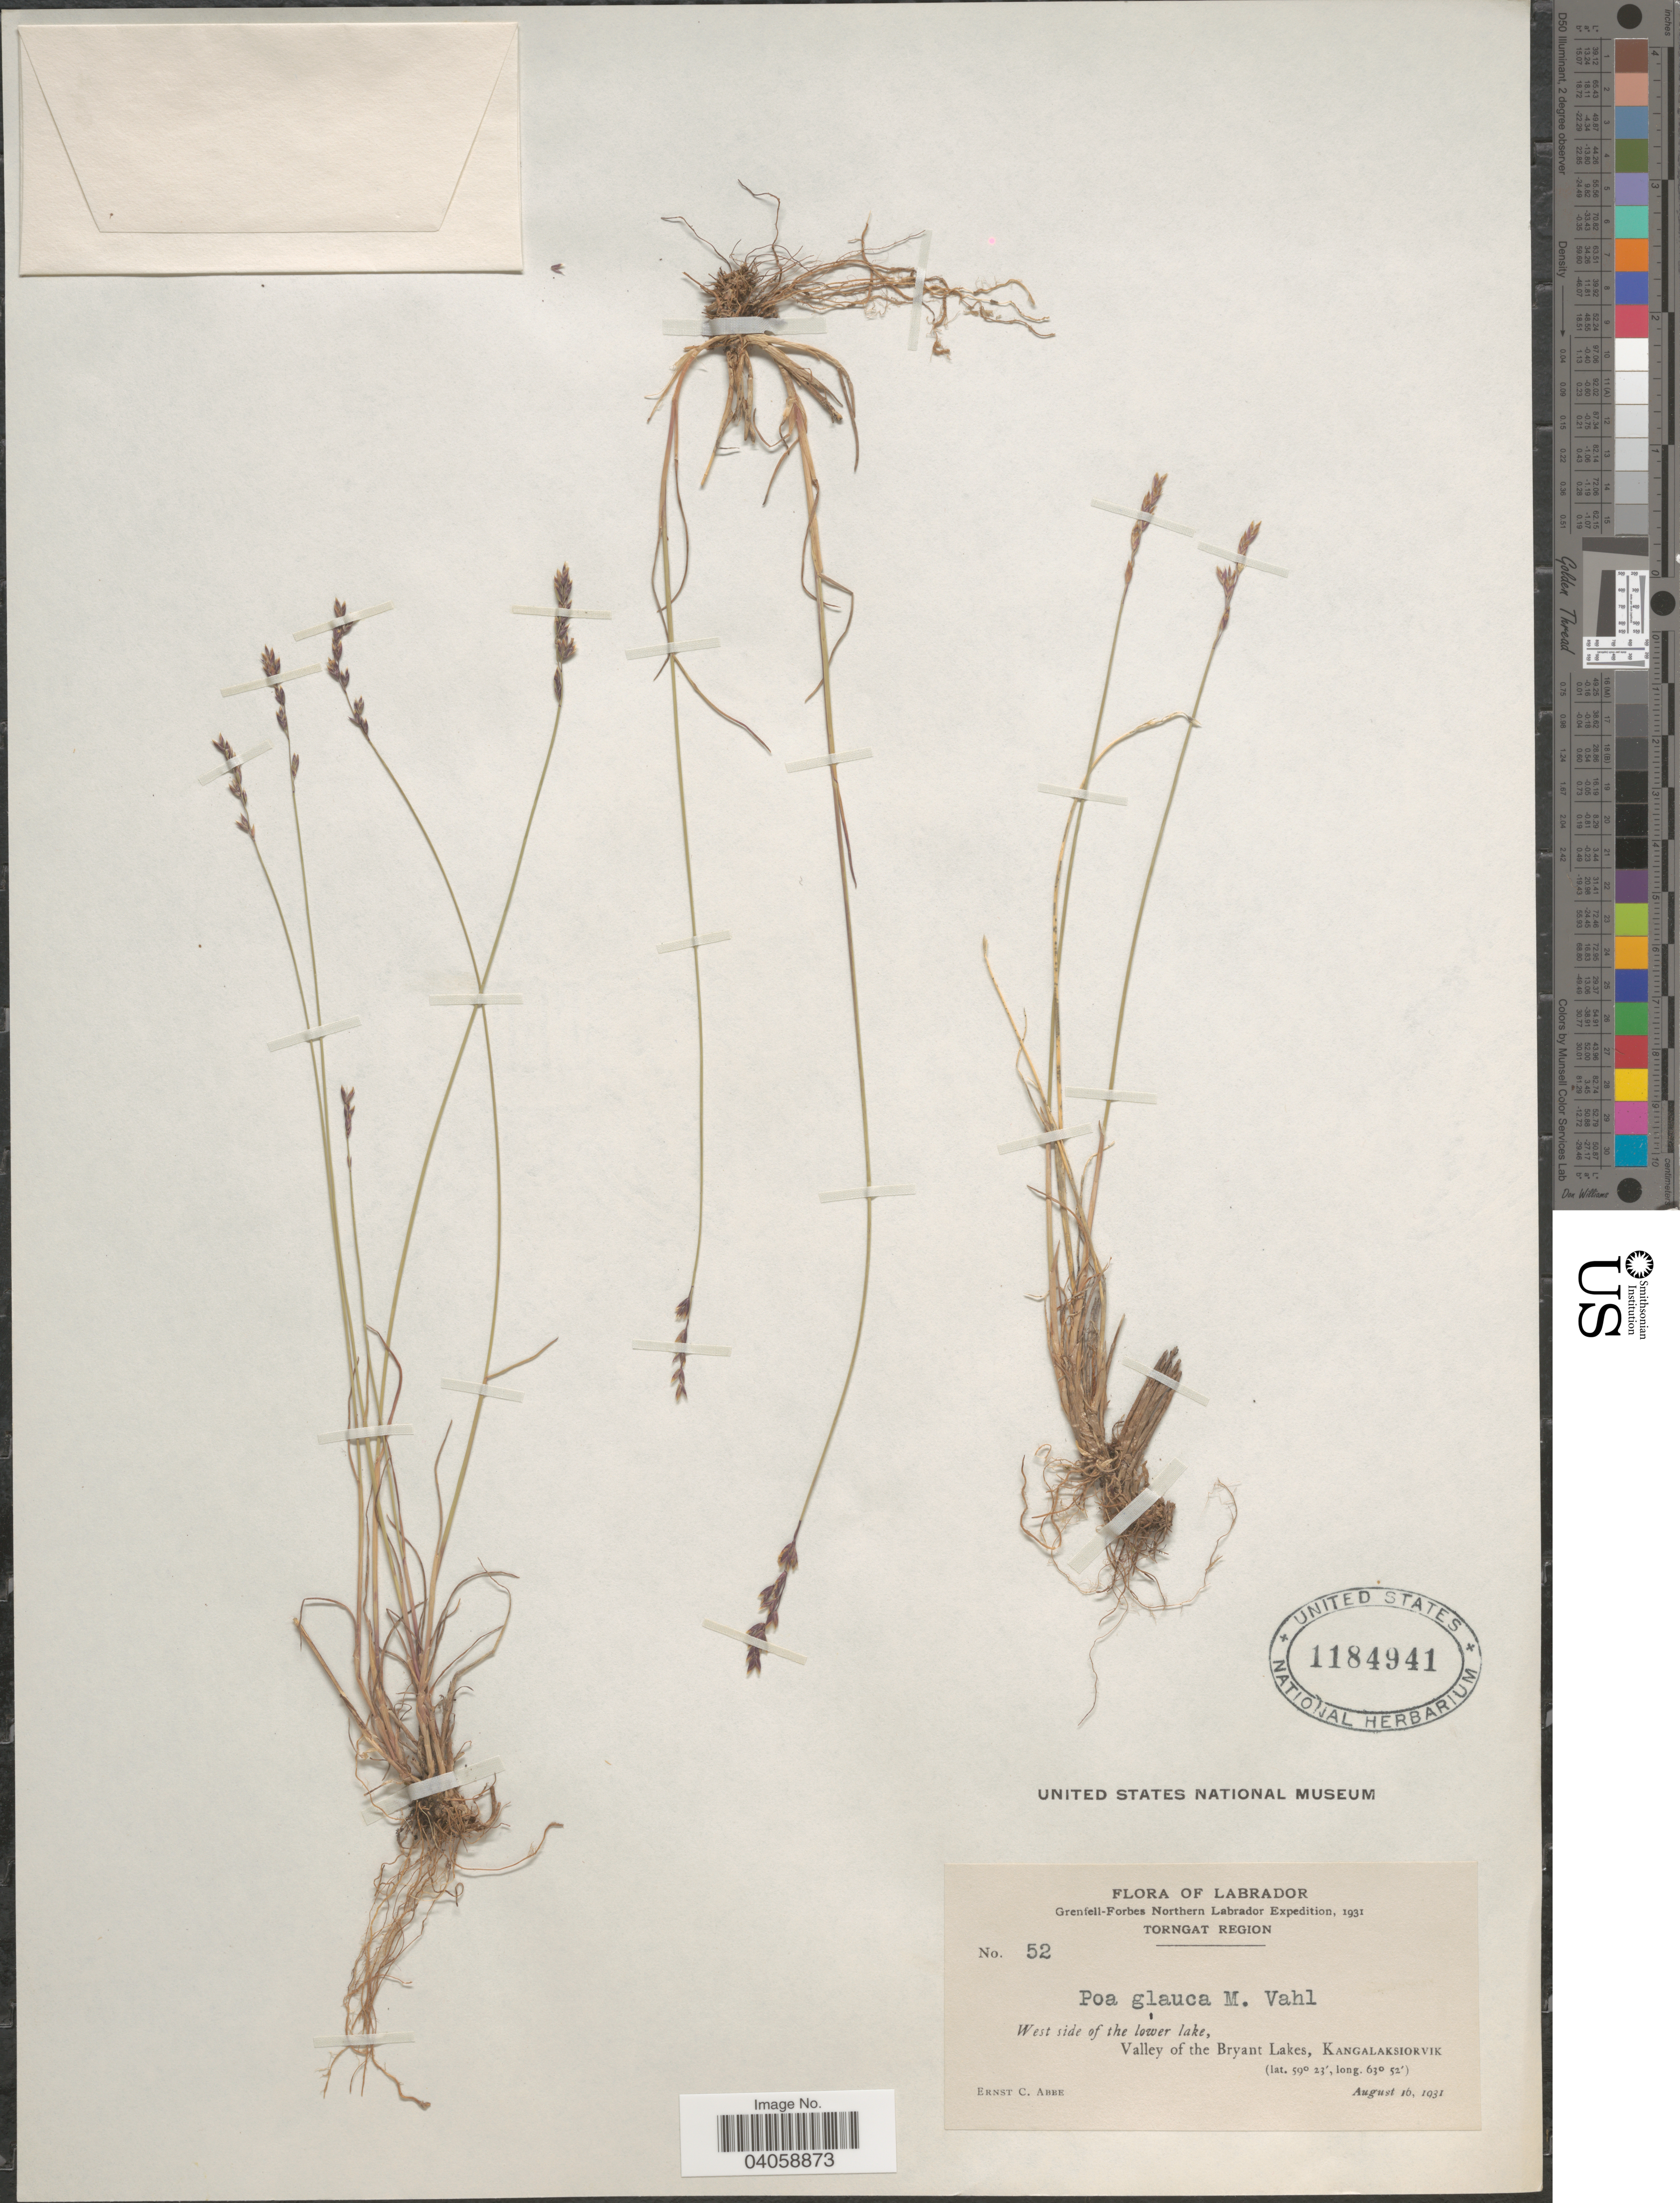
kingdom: Plantae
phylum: Tracheophyta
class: Liliopsida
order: Poales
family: Poaceae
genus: Poa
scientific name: Poa glauca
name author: Vahl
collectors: E. C. Abbe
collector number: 52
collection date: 1931-08-16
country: Canada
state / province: Newfoundland and Labrador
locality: Labrador. Torngat Region. Valley of the Bryant Lakes, Kangalaksiorvik.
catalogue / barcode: US 1184941